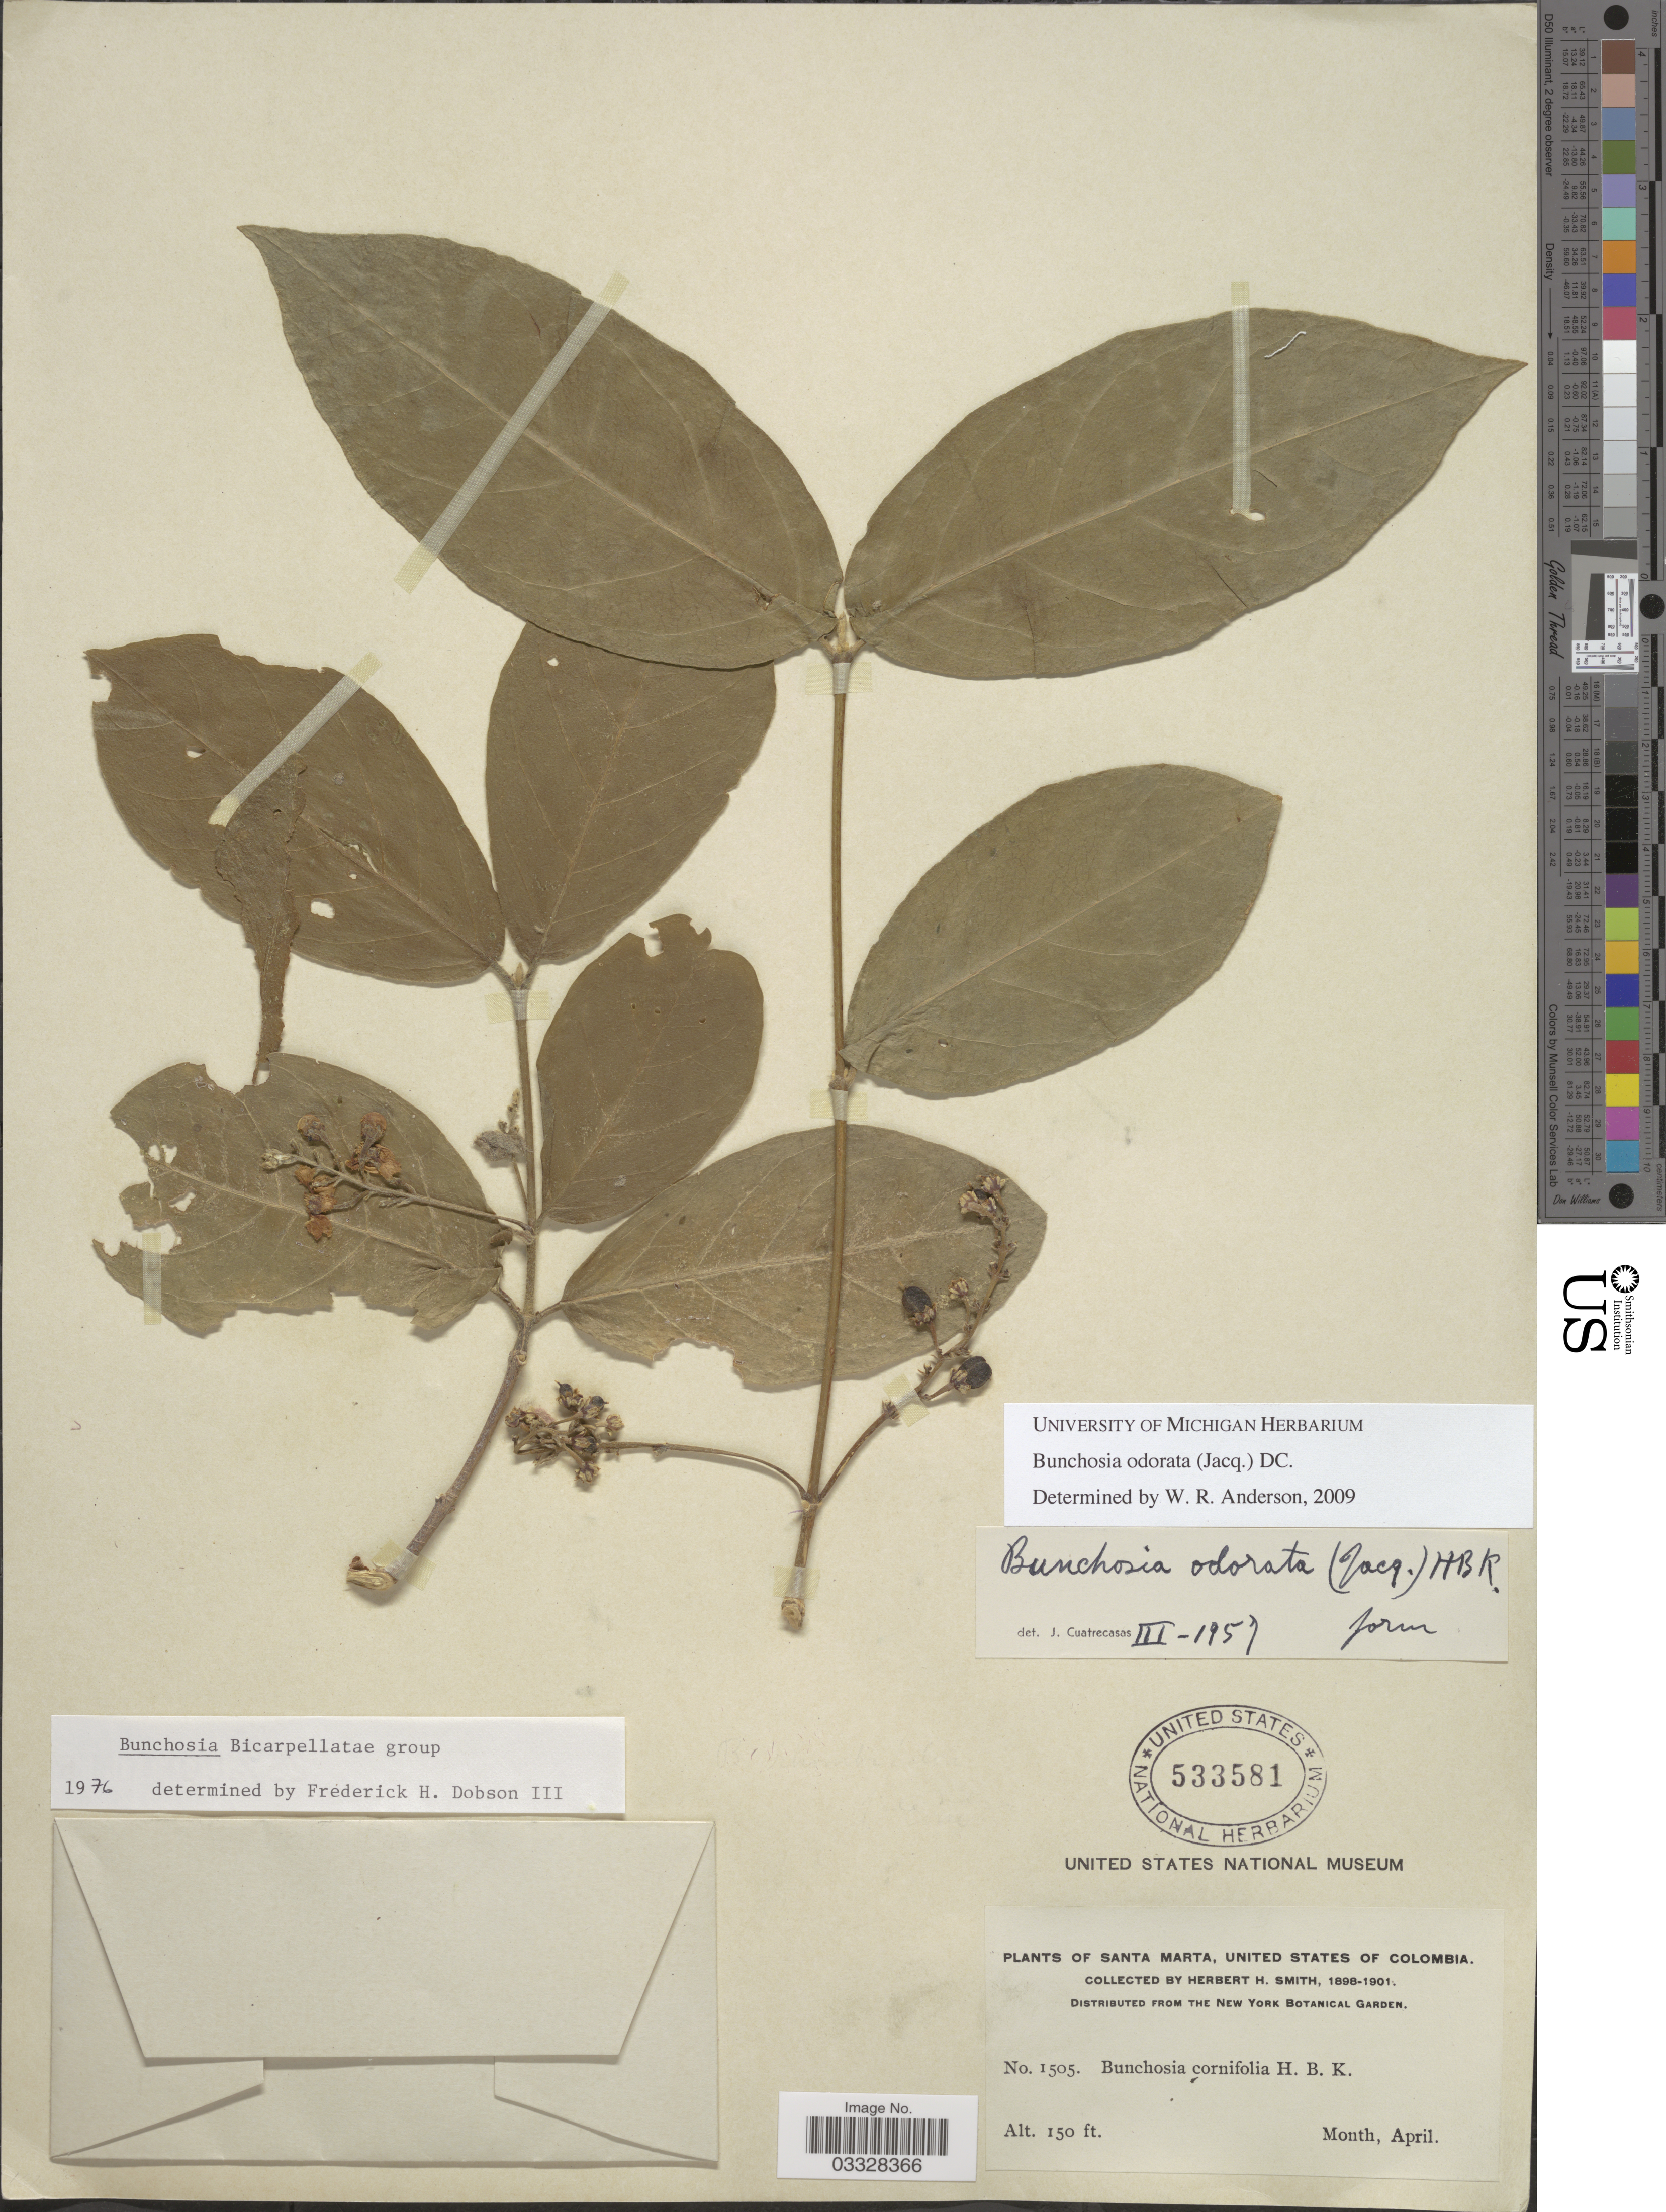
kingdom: Plantae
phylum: Tracheophyta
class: Magnoliopsida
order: Malpighiales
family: Malpighiaceae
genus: Bunchosia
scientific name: Bunchosia odorata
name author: (Jacq.) DC.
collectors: Herbert H. Smith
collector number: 1505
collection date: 1898-04/1901-04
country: Colombia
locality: Santa Marta, United States of Colombia.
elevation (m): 46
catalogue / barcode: US 533581